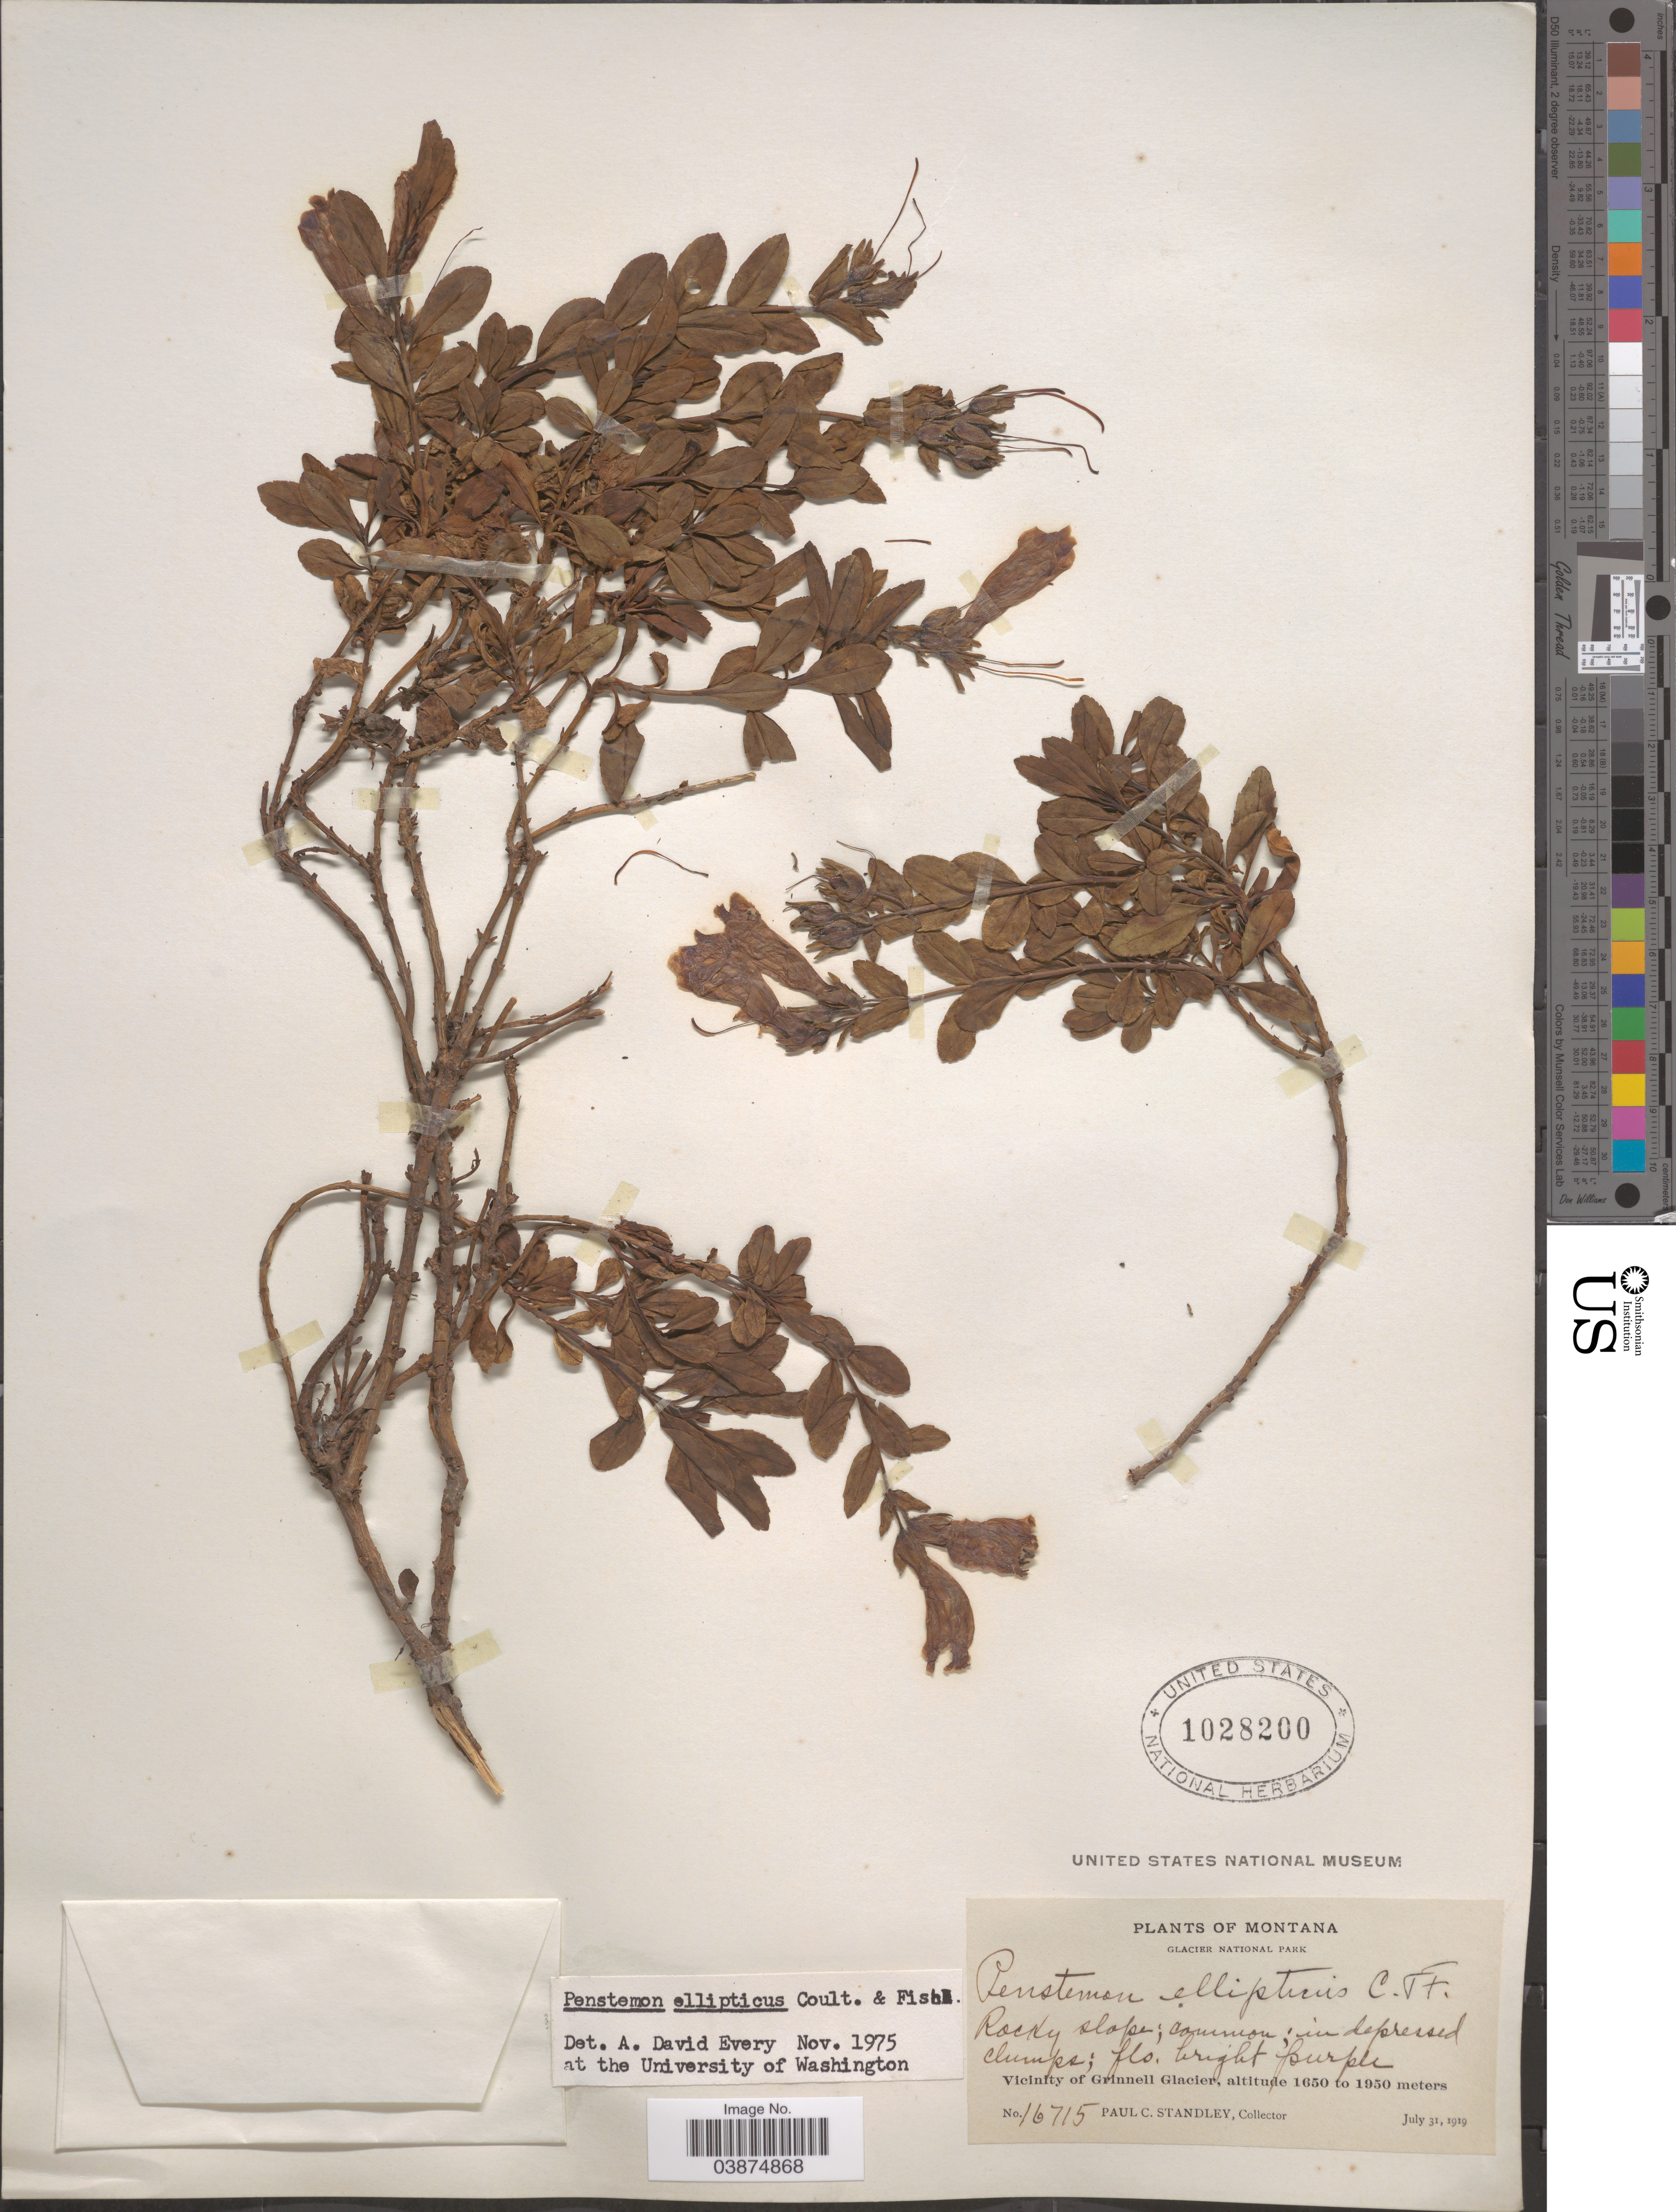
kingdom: Plantae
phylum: Tracheophyta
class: Magnoliopsida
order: Lamiales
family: Plantaginaceae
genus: Penstemon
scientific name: Penstemon ellipticus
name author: Greene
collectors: P. C. Standley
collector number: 16715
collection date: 1919-07-31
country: United States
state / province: Montana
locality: Glacier National Park. Vicinity of Grinnell Glacier.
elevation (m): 1650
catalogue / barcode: US 1028200